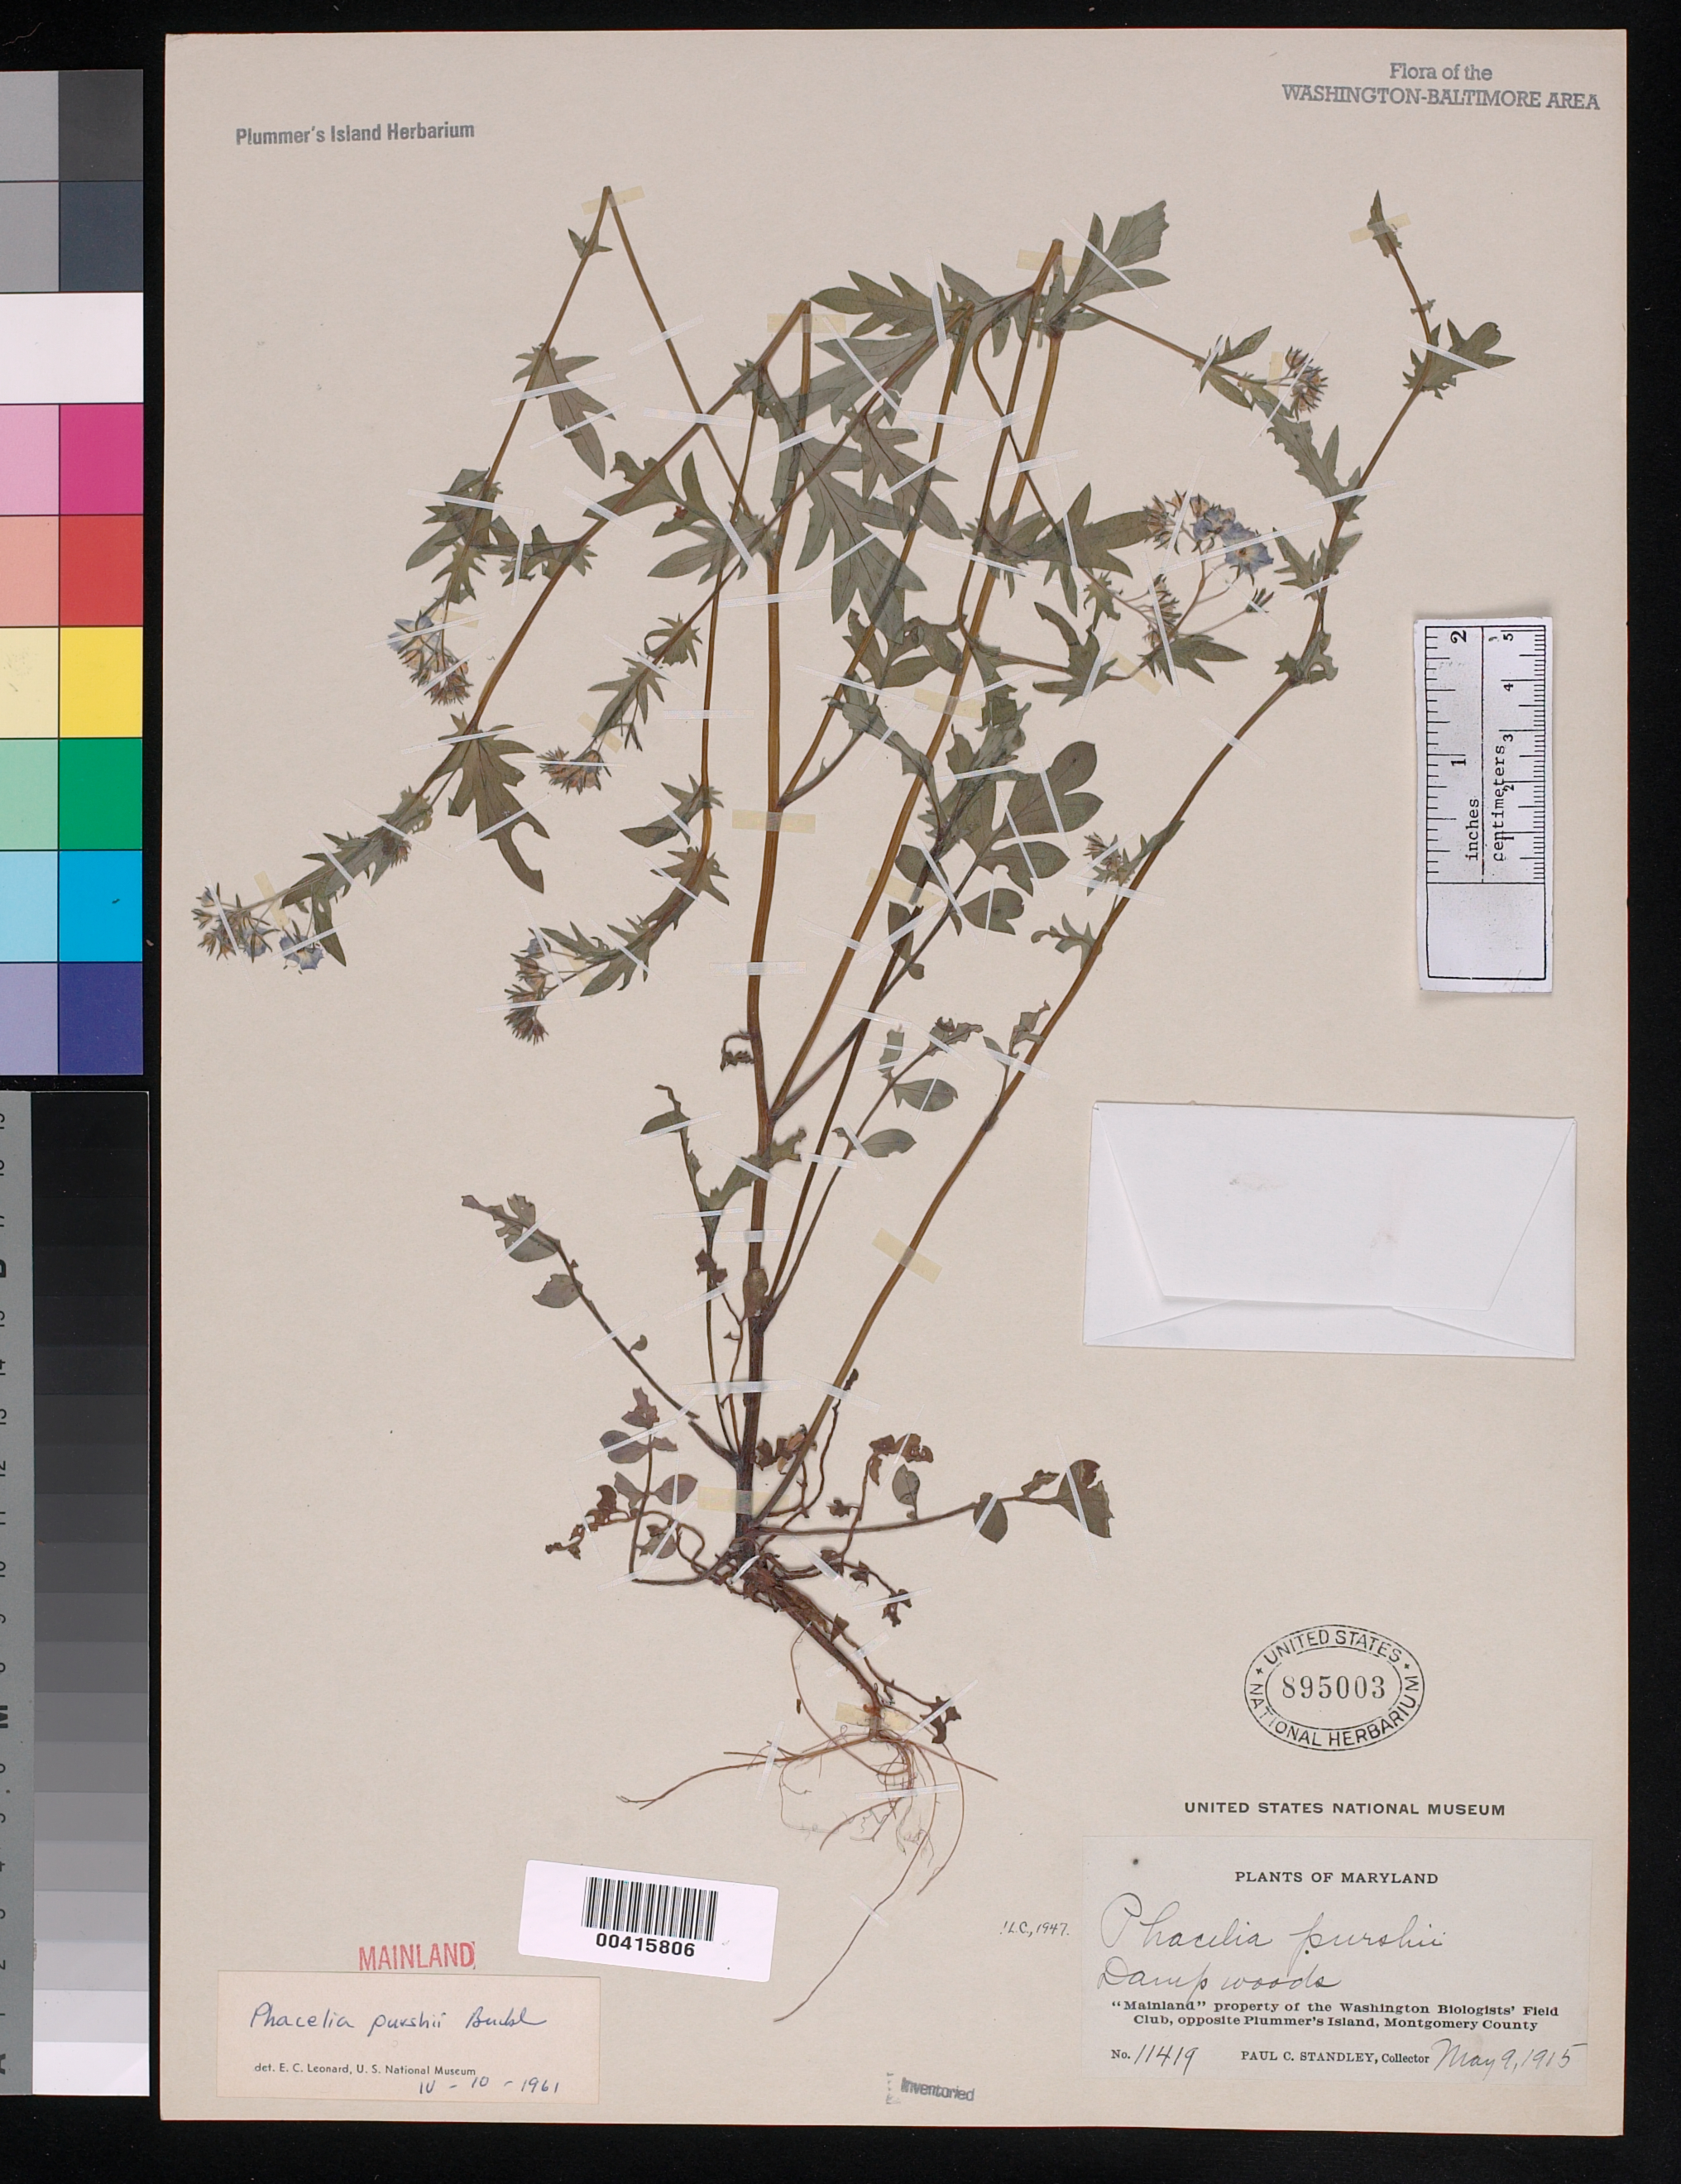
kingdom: Plantae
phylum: Tracheophyta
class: Magnoliopsida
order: Boraginales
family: Hydrophyllaceae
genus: Phacelia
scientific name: Phacelia purshii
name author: Buckley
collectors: P. C. Standley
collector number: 11419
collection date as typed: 09 May 1915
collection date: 1915-05-09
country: United States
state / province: Maryland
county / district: Montgomery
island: Plummers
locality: Plummer's Island C. & O. Canal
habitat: Damp woods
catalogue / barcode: US 895003